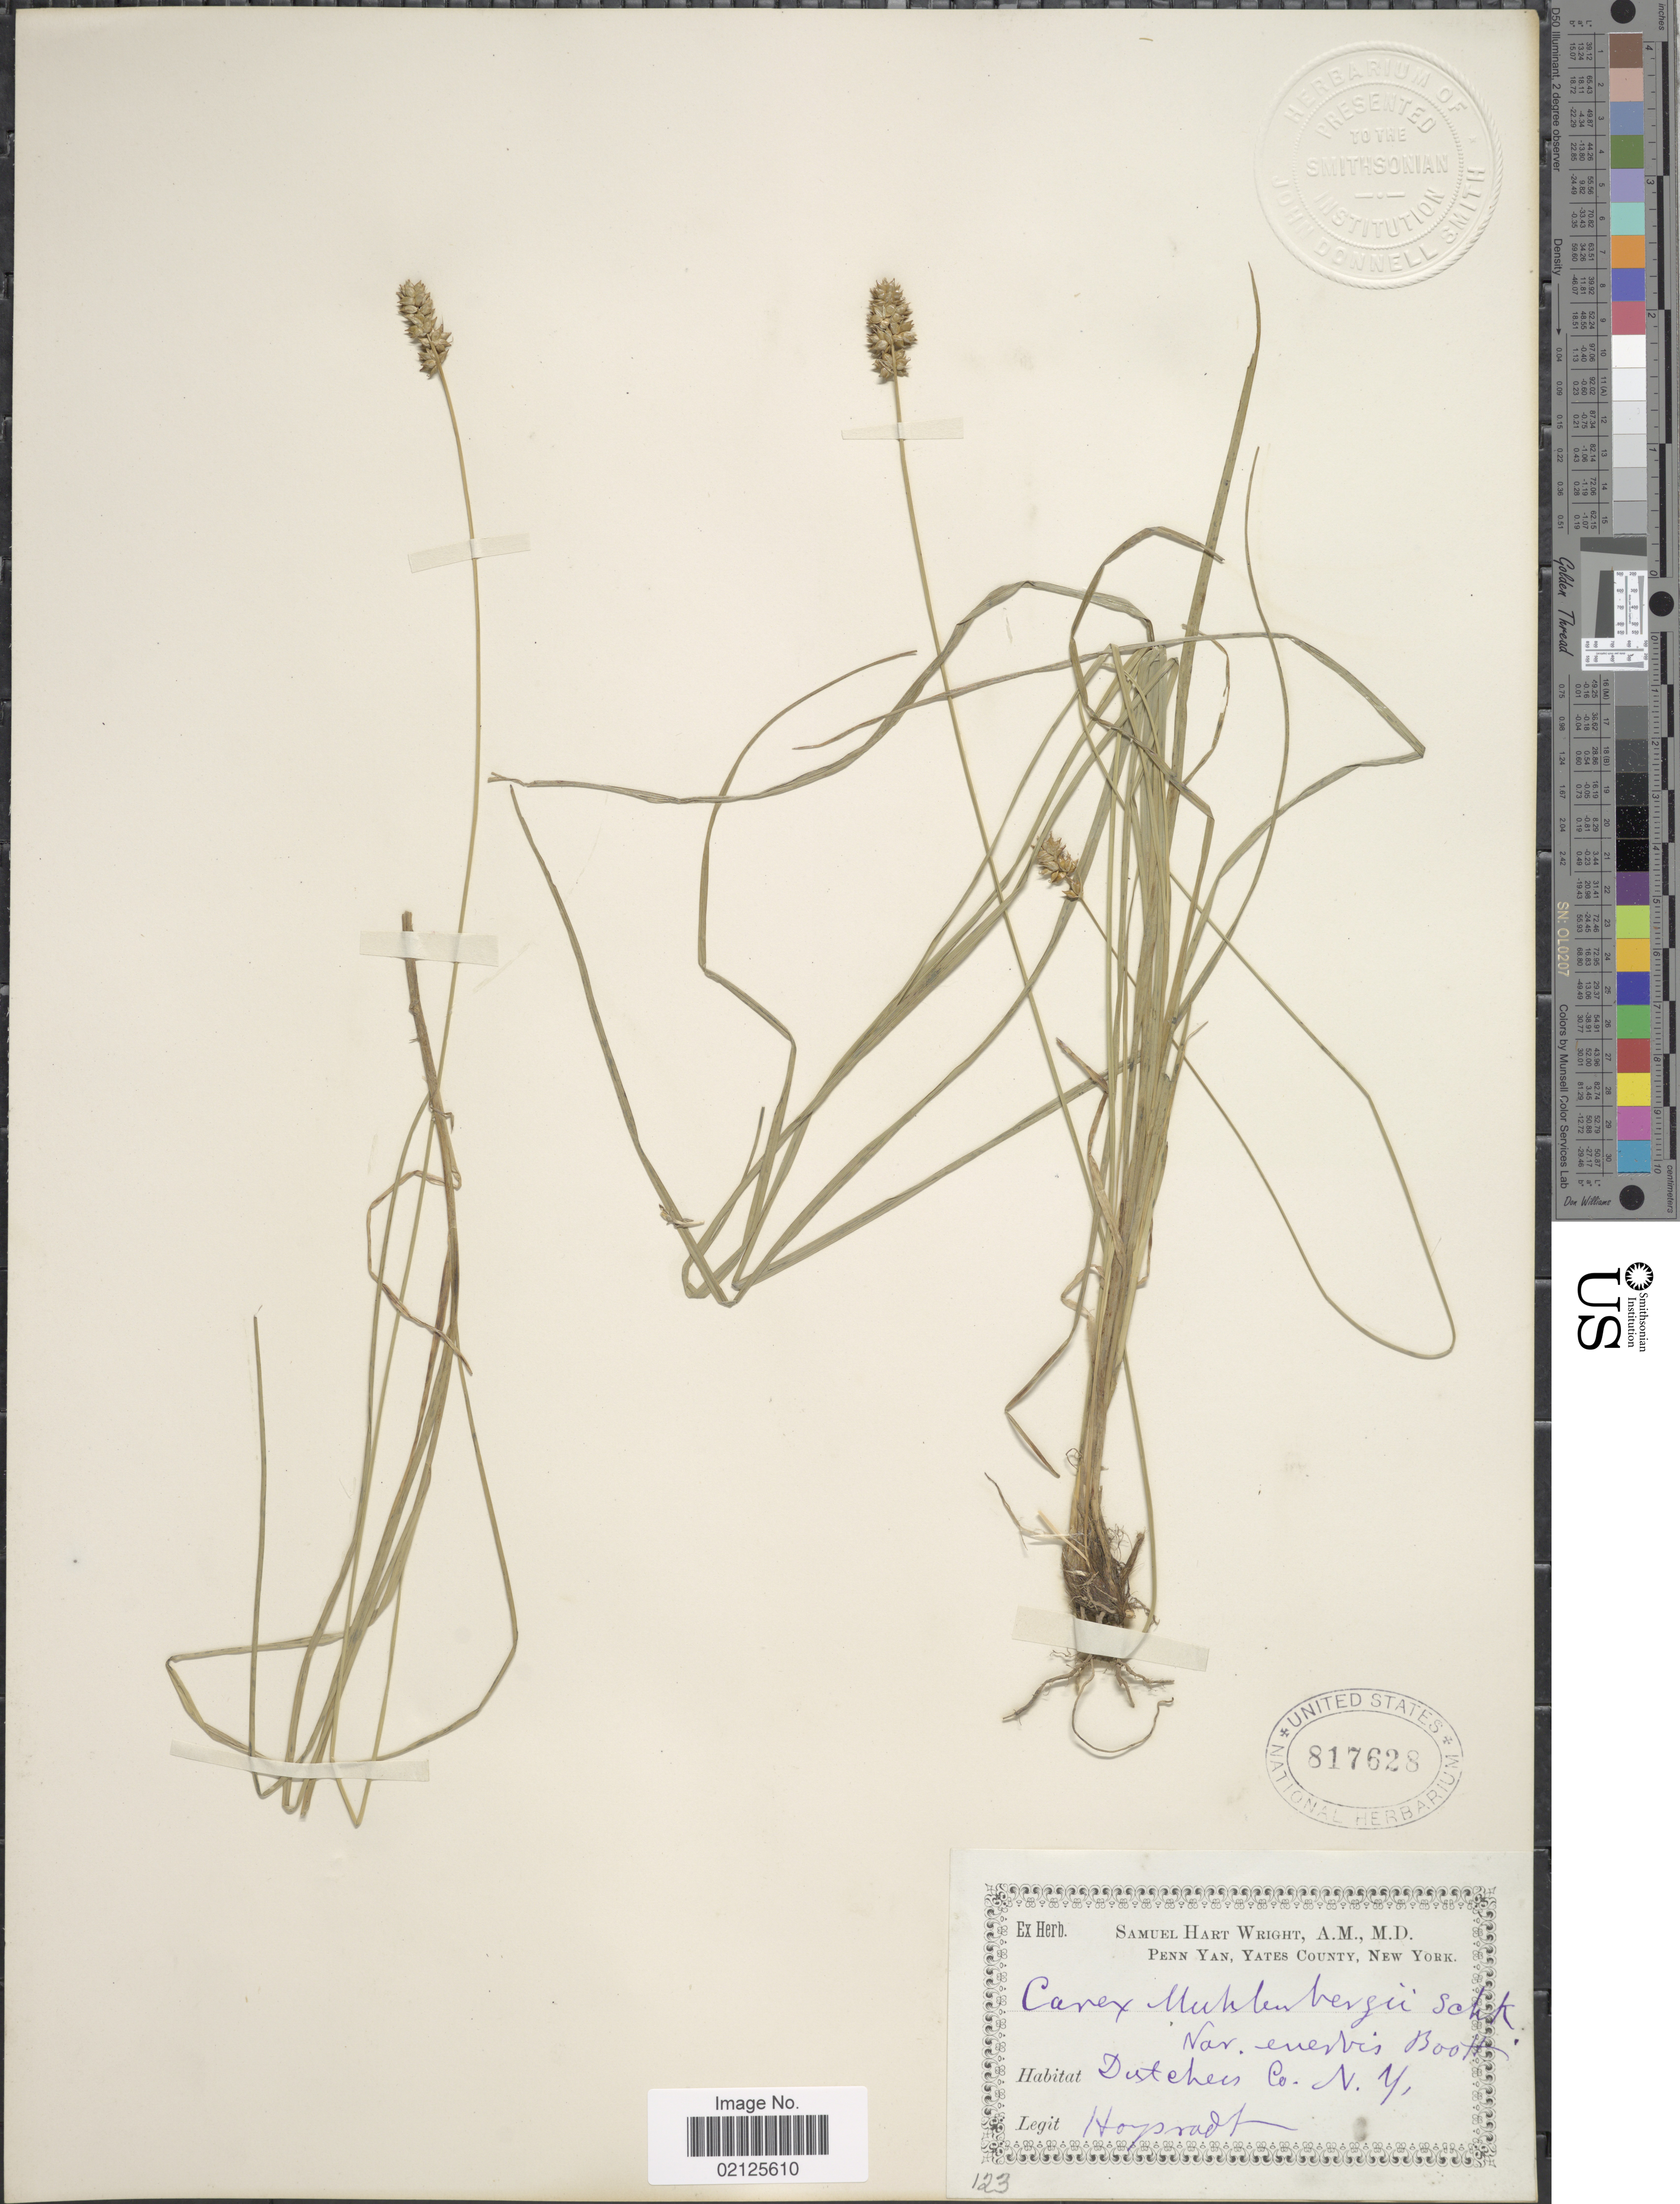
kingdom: Plantae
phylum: Tracheophyta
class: Liliopsida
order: Poales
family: Cyperaceae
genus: Carex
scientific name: Carex muehlenbergii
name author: Willd.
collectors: Hoysradt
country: United States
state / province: New York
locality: Ditcheis Co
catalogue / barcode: US 817628